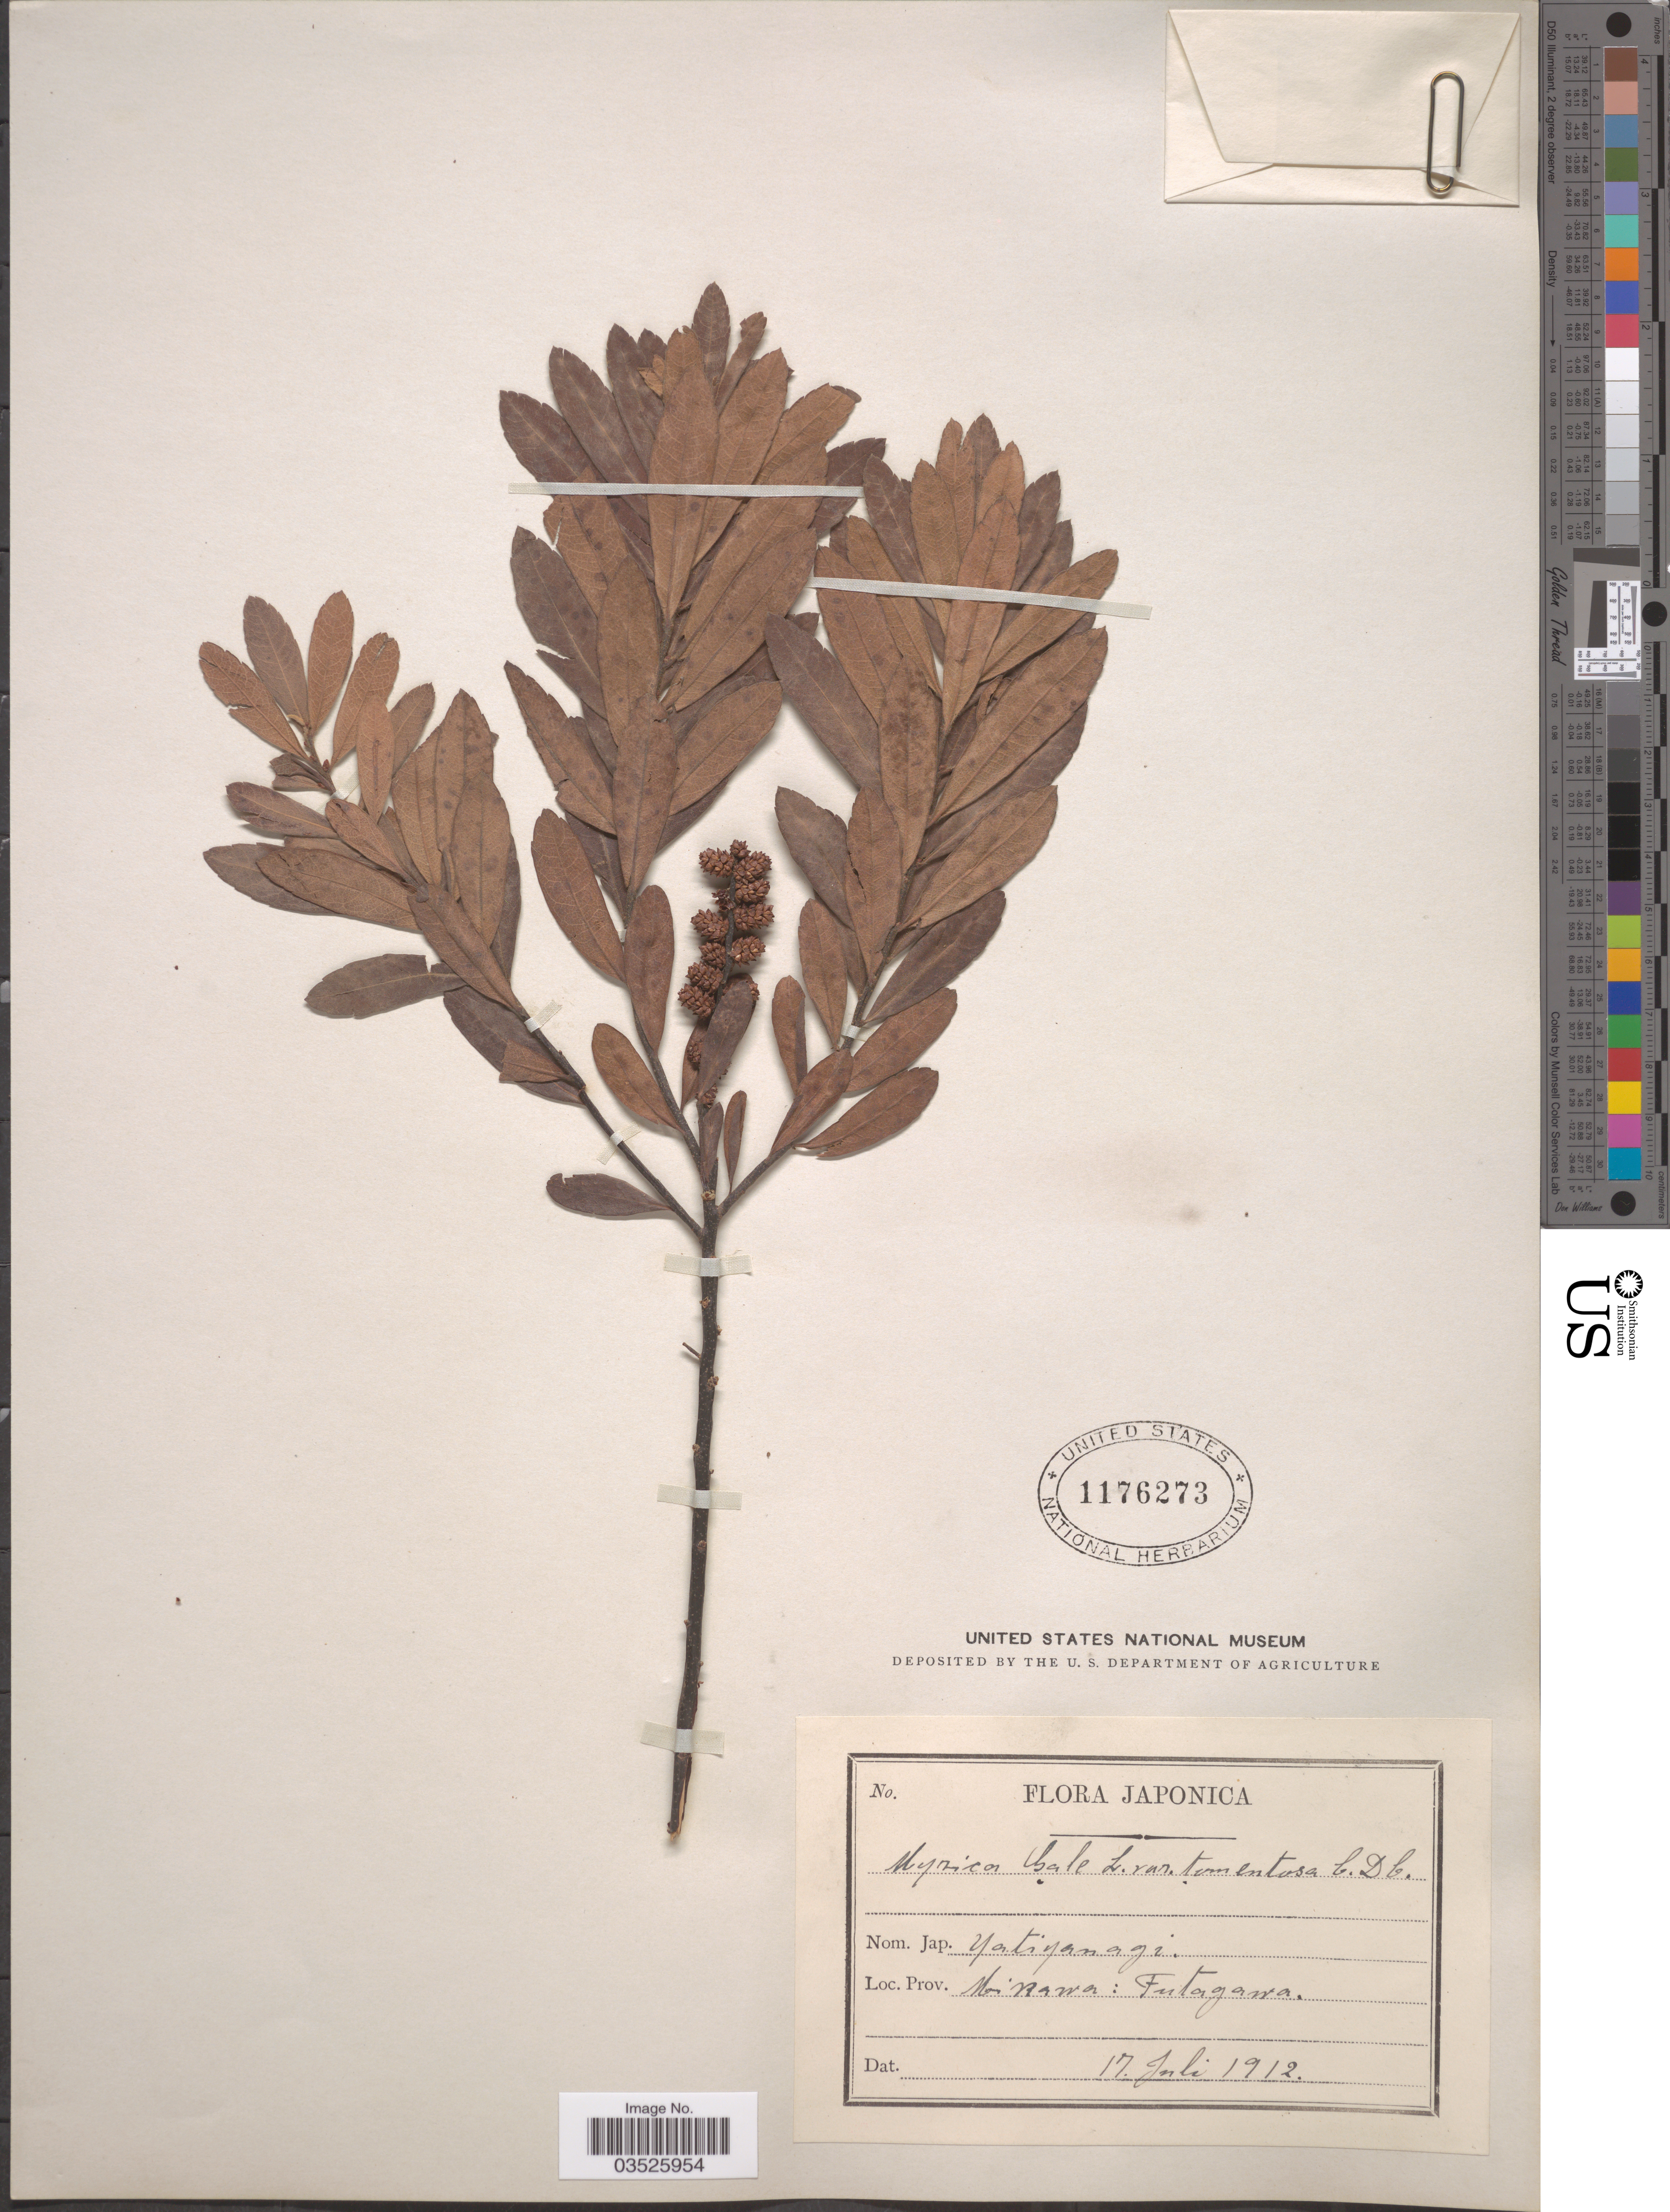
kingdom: Plantae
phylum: Tracheophyta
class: Magnoliopsida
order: Fagales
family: Myricaceae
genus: Myrica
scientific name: Myrica gale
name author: L.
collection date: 1912-07-17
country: Japan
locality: Mirawa: Futagawa.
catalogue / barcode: US 1176273